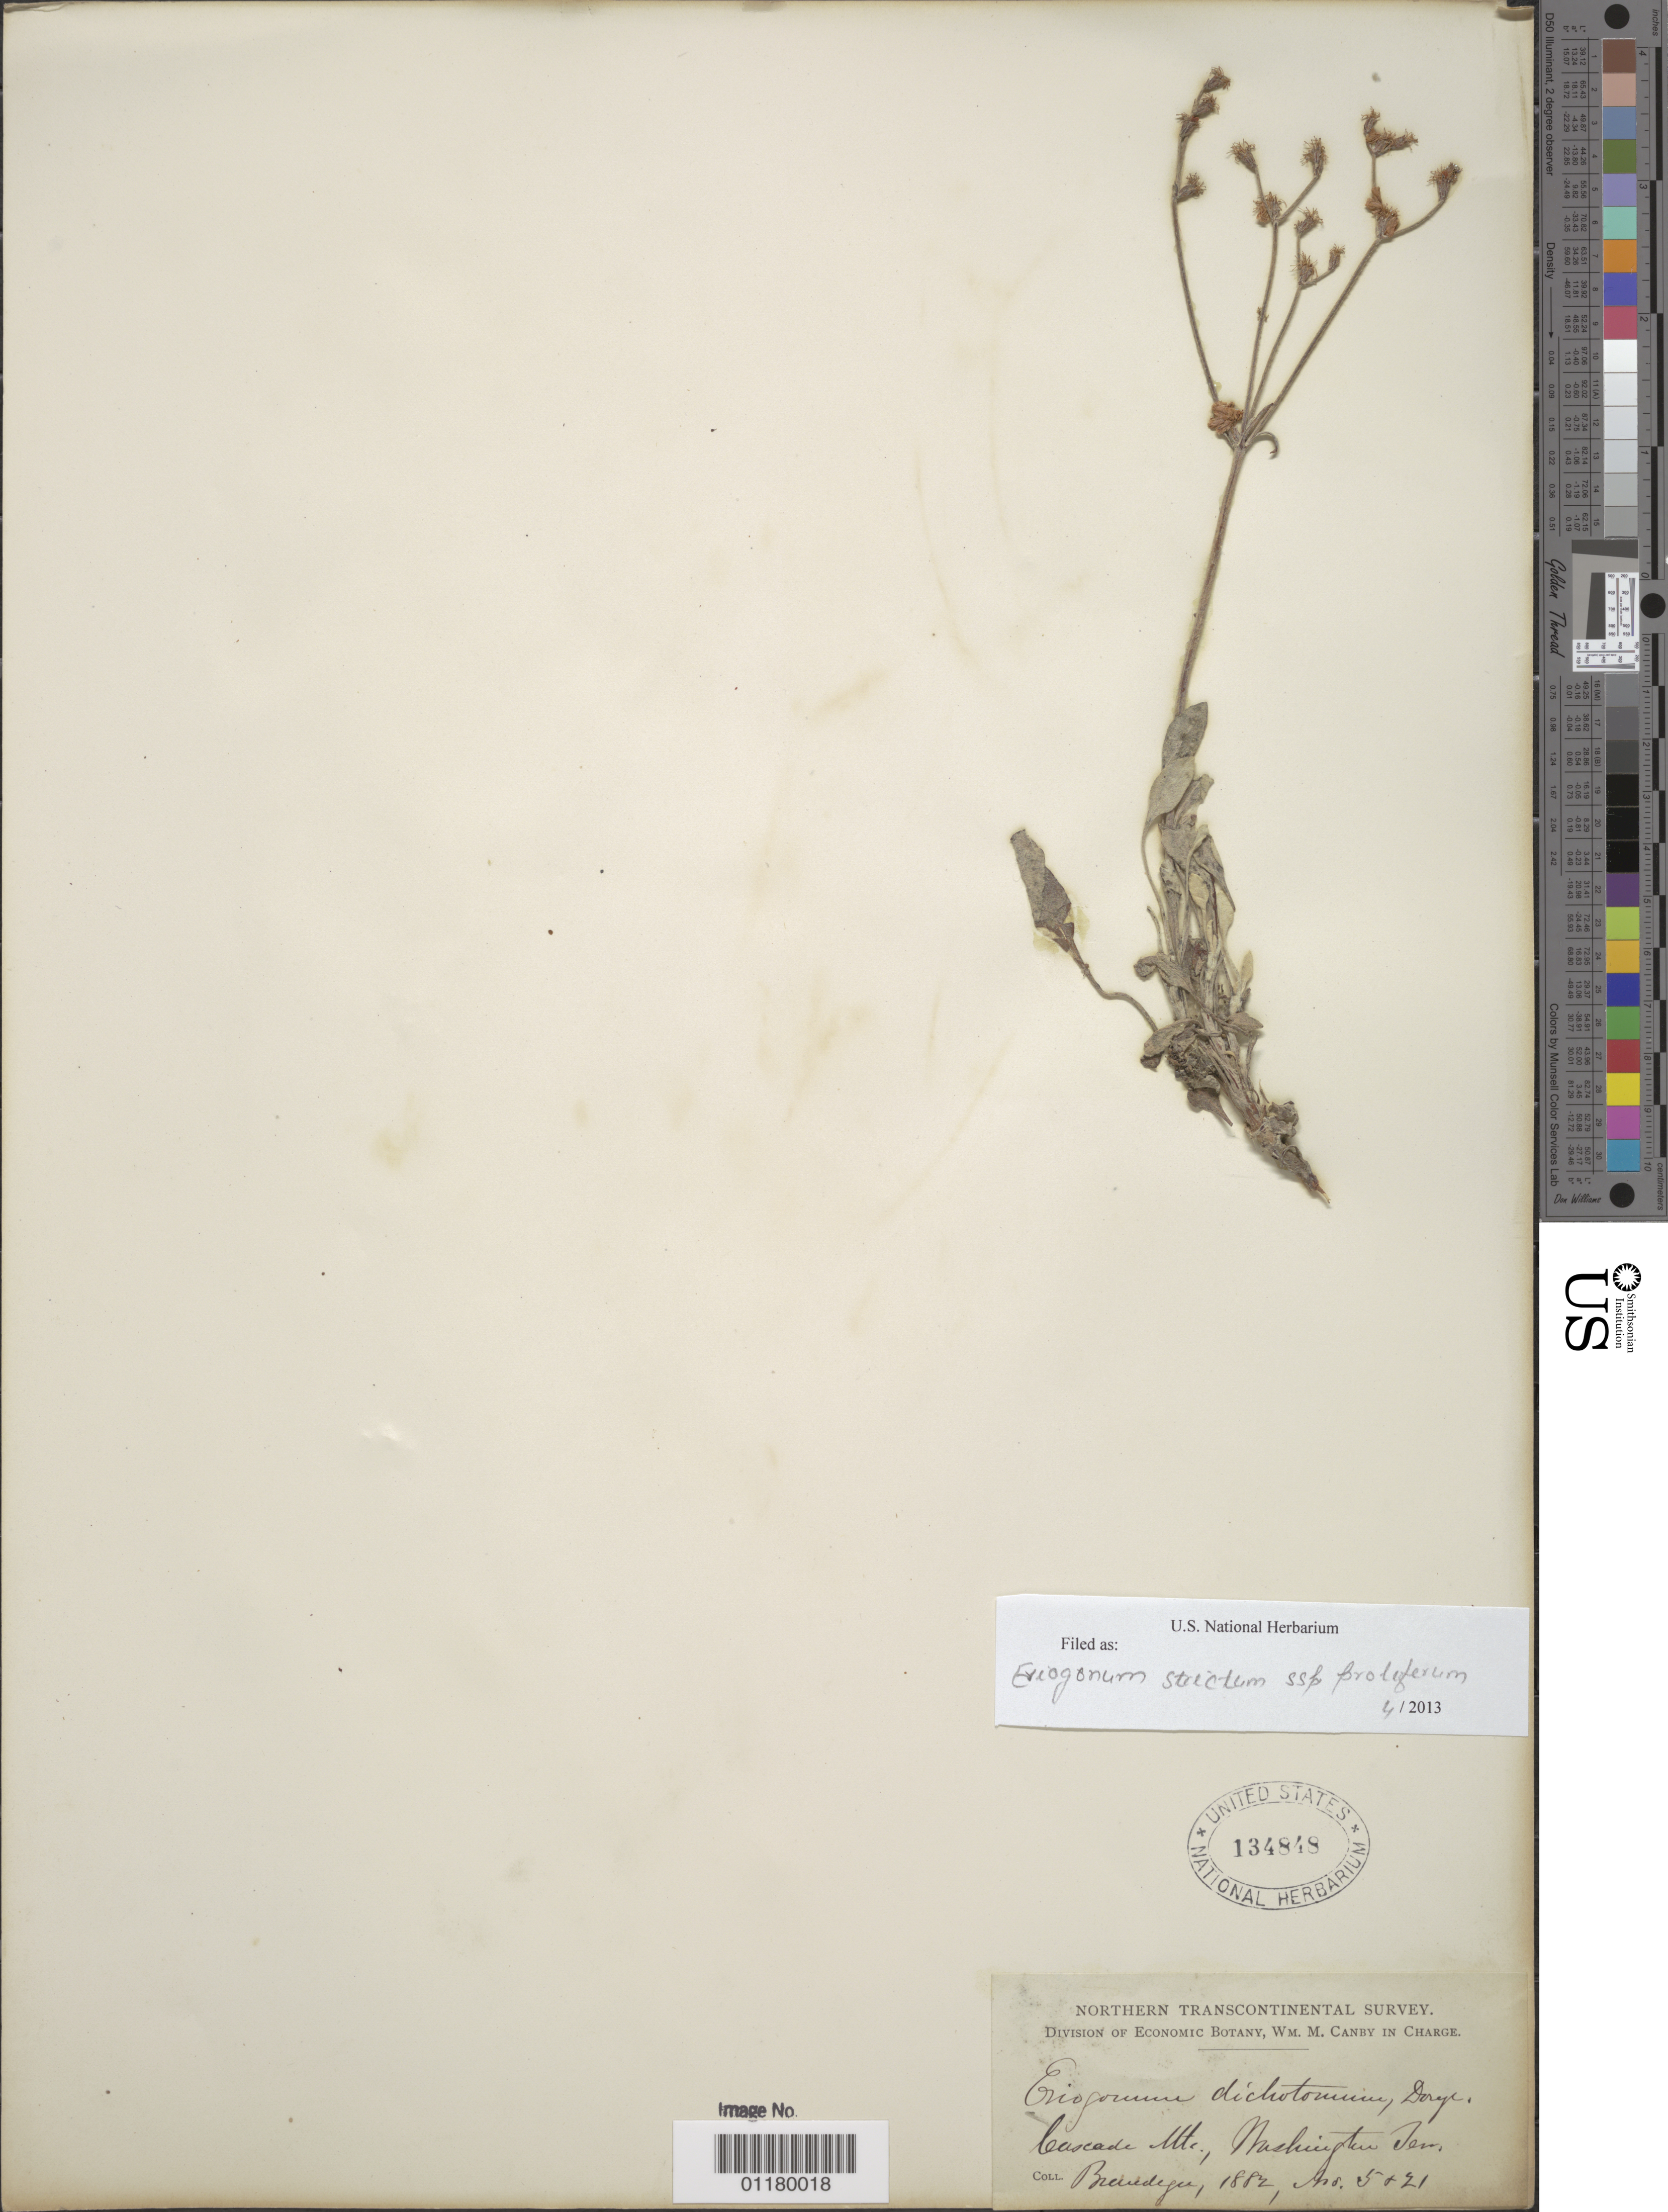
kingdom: Plantae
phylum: Tracheophyta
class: Magnoliopsida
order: Caryophyllales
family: Polygonaceae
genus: Eriogonum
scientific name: Eriogonum strictum subsp. proliferum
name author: (Torr. & A. Gray) S. Stokes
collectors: -- Brandegee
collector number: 5 & 21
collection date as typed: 1882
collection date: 1882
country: United States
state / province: Washington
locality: Cascade Mts.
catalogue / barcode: US 134848